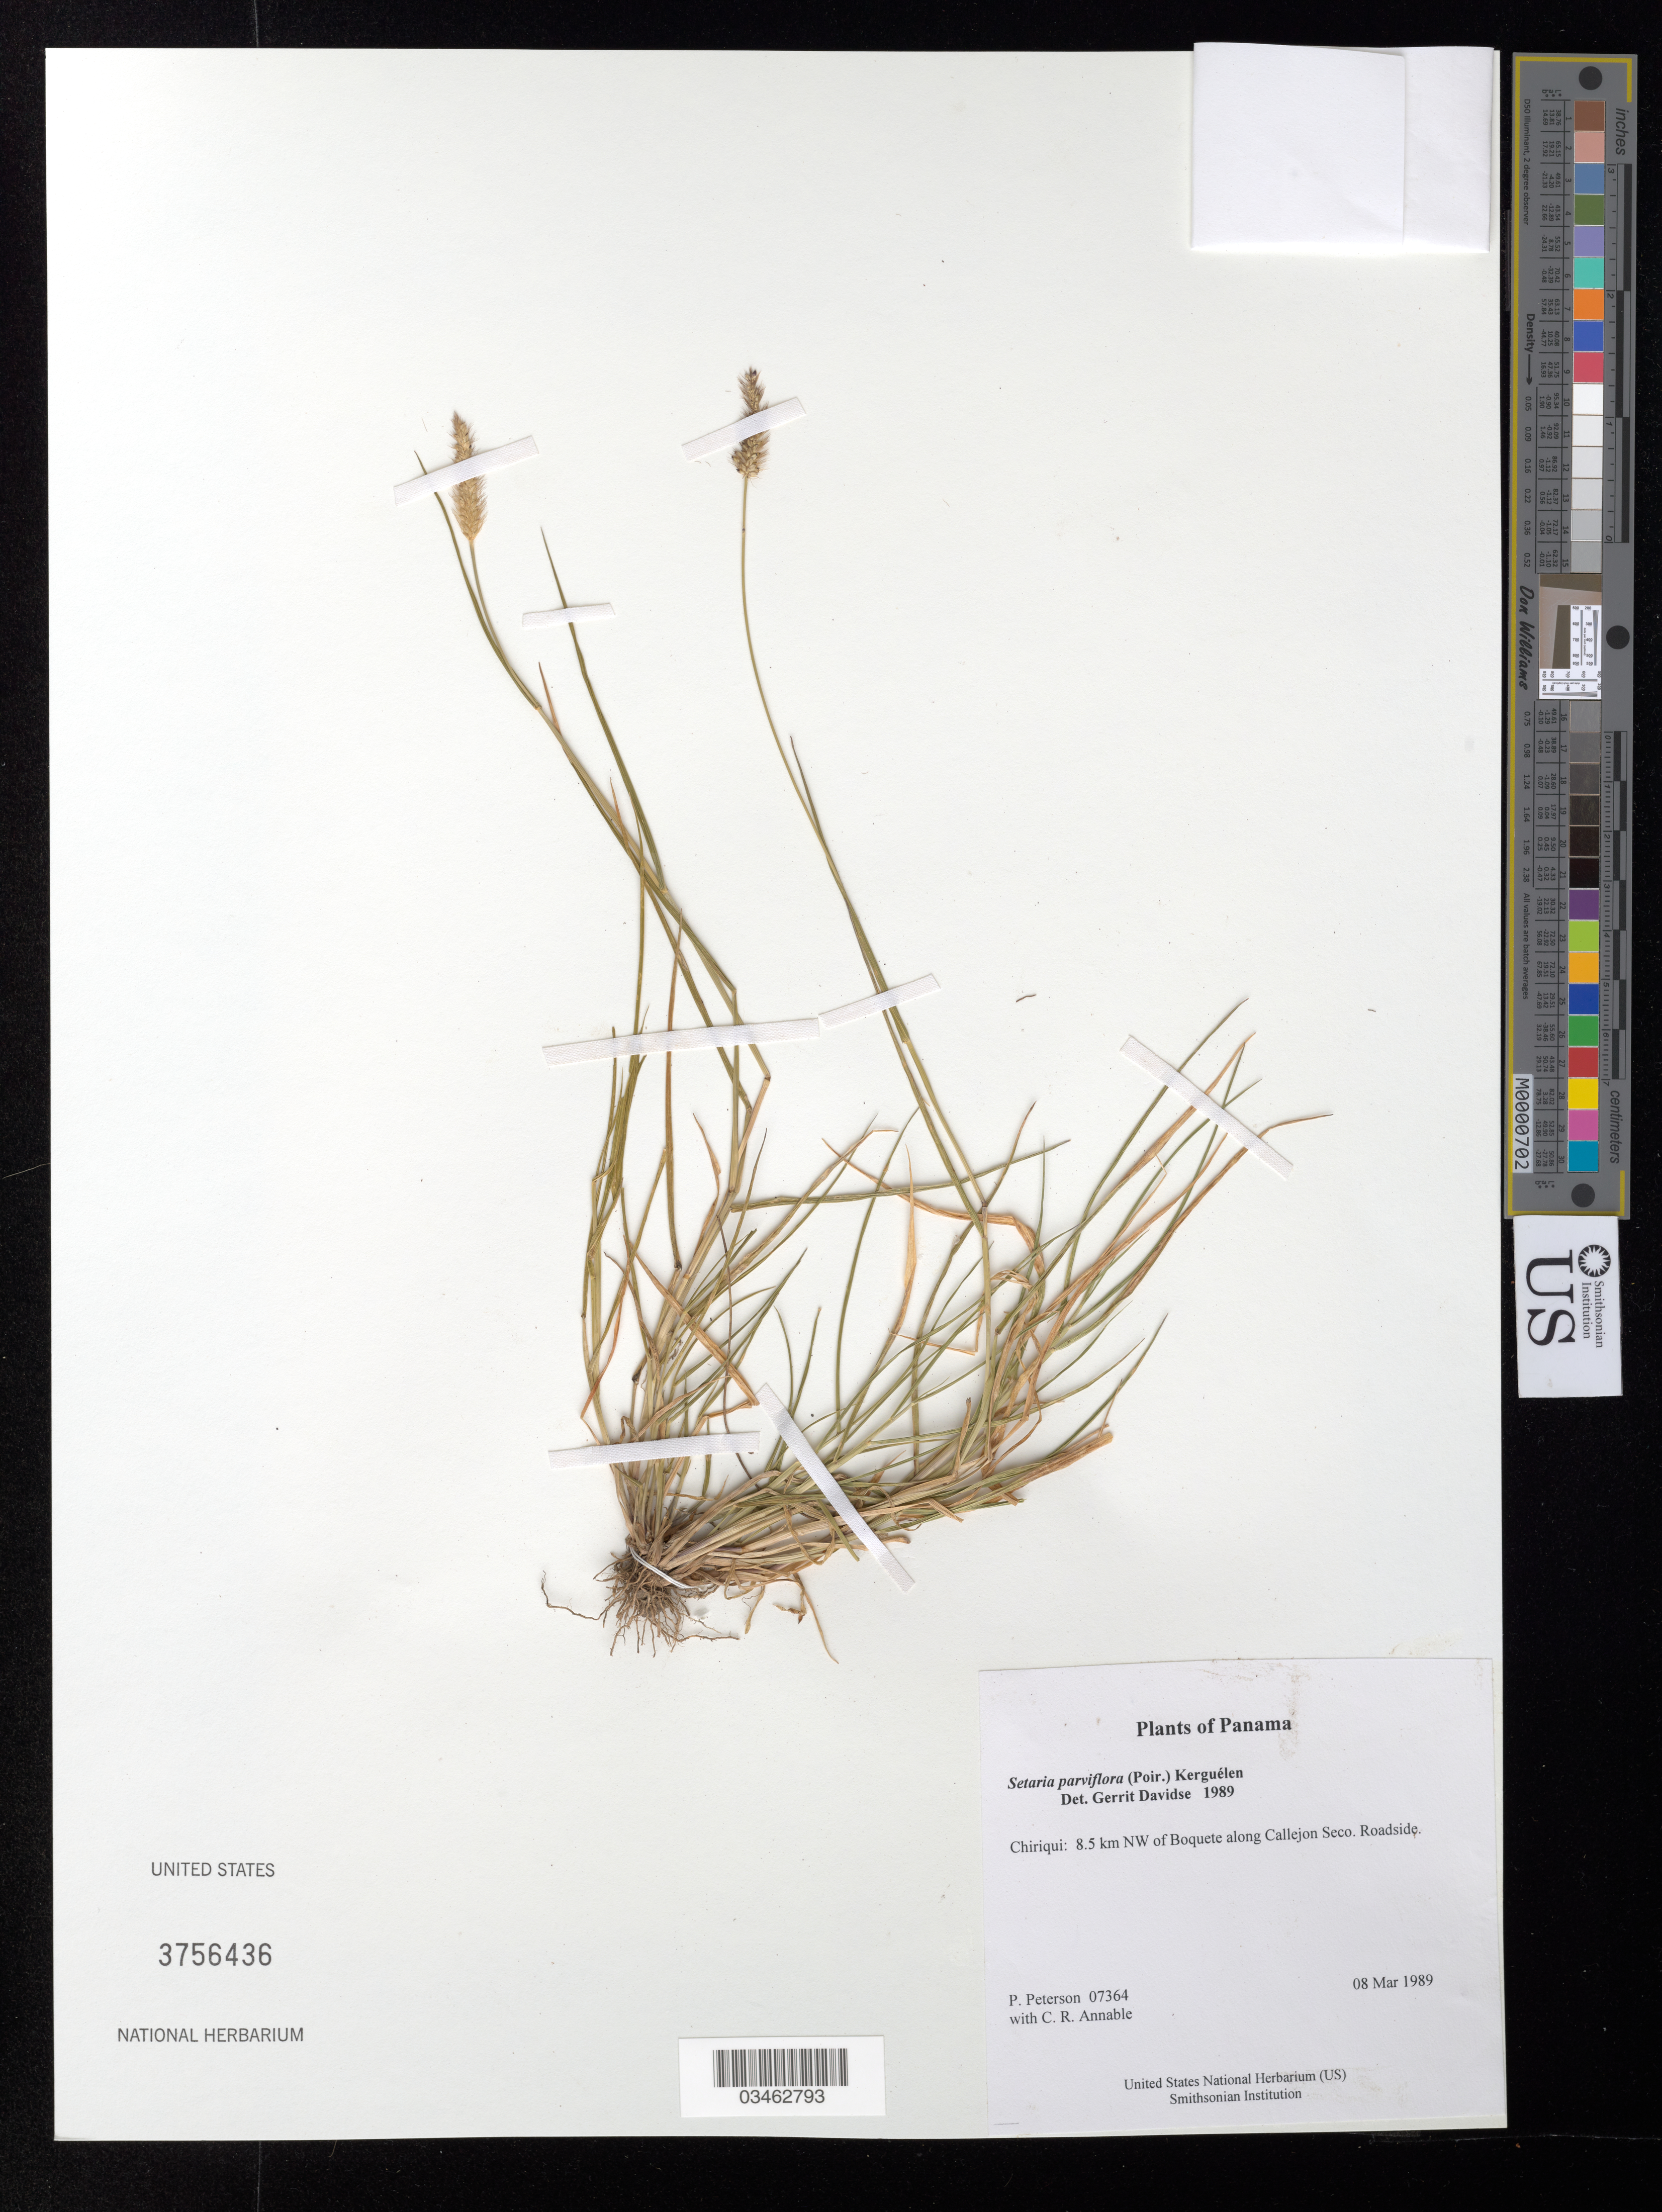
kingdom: Plantae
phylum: Tracheophyta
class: Liliopsida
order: Poales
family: Poaceae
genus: Setaria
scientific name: Setaria parviflora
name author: (Poir.) Kerguélen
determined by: Davidse, Gerrit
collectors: P. M. Peterson & C. R. Annable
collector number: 07364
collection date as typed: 08 Mar 1989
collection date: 1989-03-08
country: Panama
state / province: Chiriqui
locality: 8.5 km NW of Boquete along Callejon Seco.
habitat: Roadside.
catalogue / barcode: US 3756436